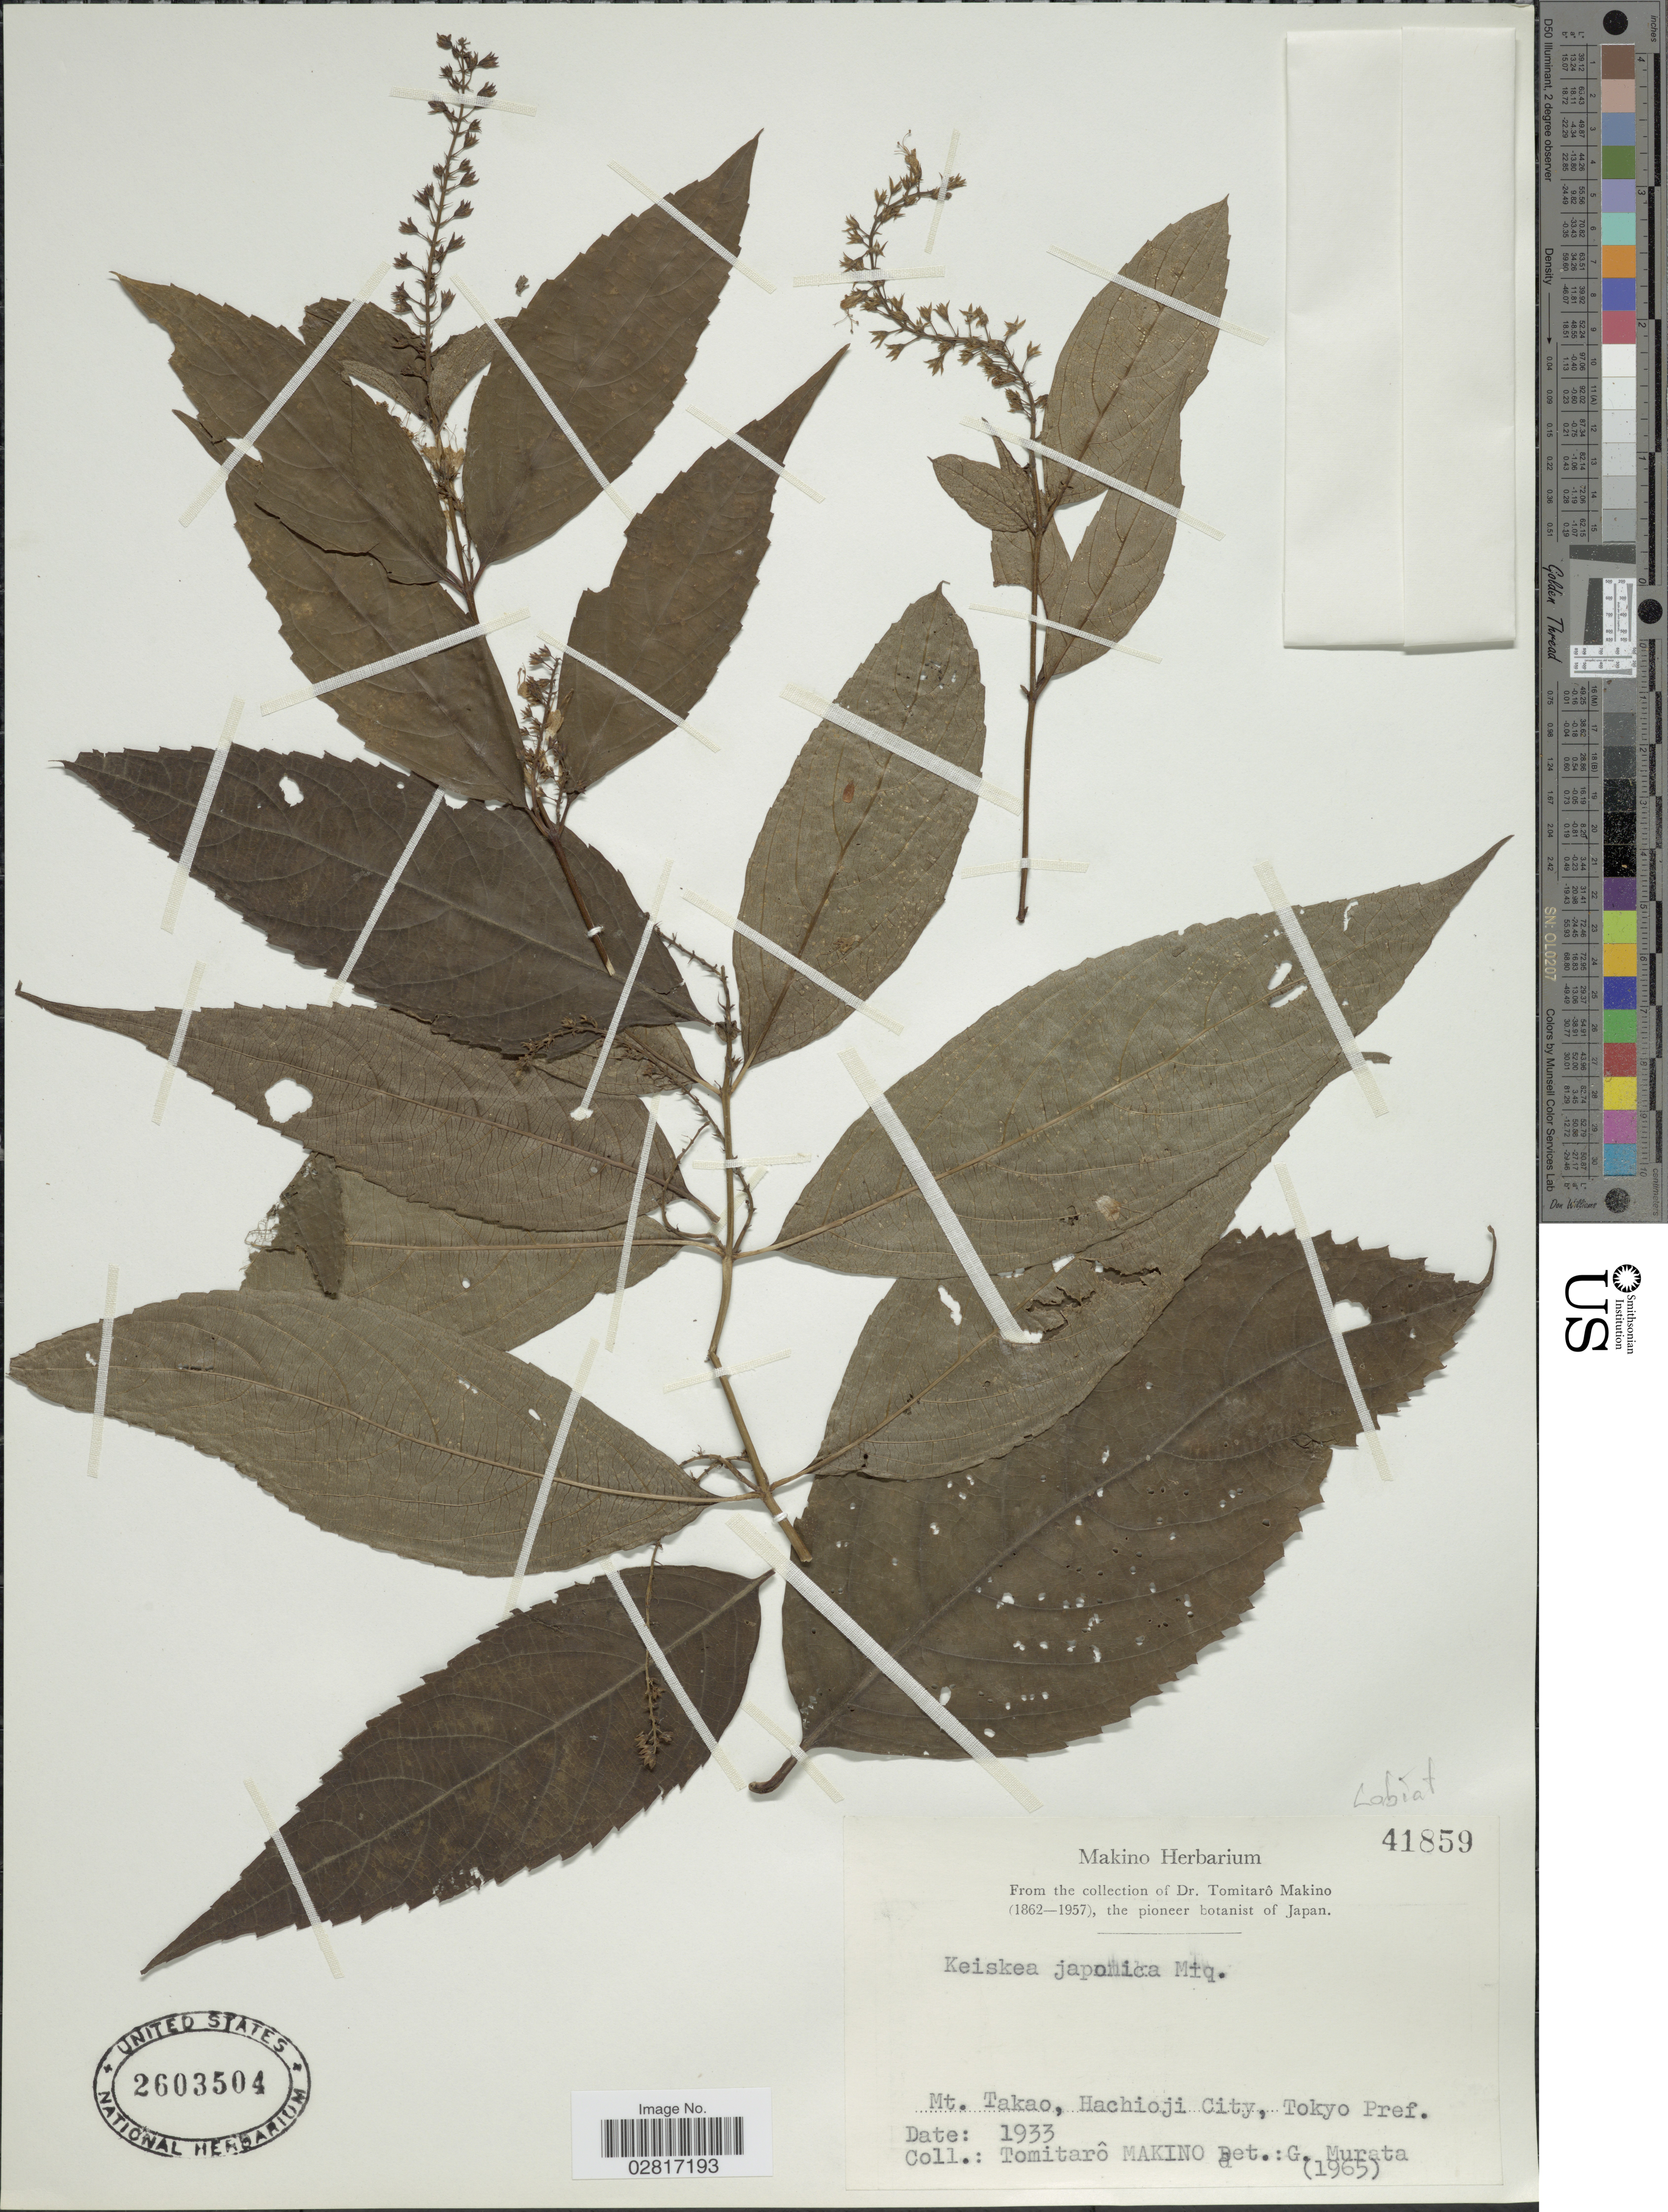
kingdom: Plantae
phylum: Tracheophyta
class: Magnoliopsida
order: Lamiales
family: Lamiaceae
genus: Collinsonia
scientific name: Collinsonia japonica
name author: (Miq.) Harley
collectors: T. Makino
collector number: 41859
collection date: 1933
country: Japan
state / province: Tokyo, Federal City of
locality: Mt. Takao, Hachioji City, Tokyo Pref.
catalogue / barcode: US 2603504